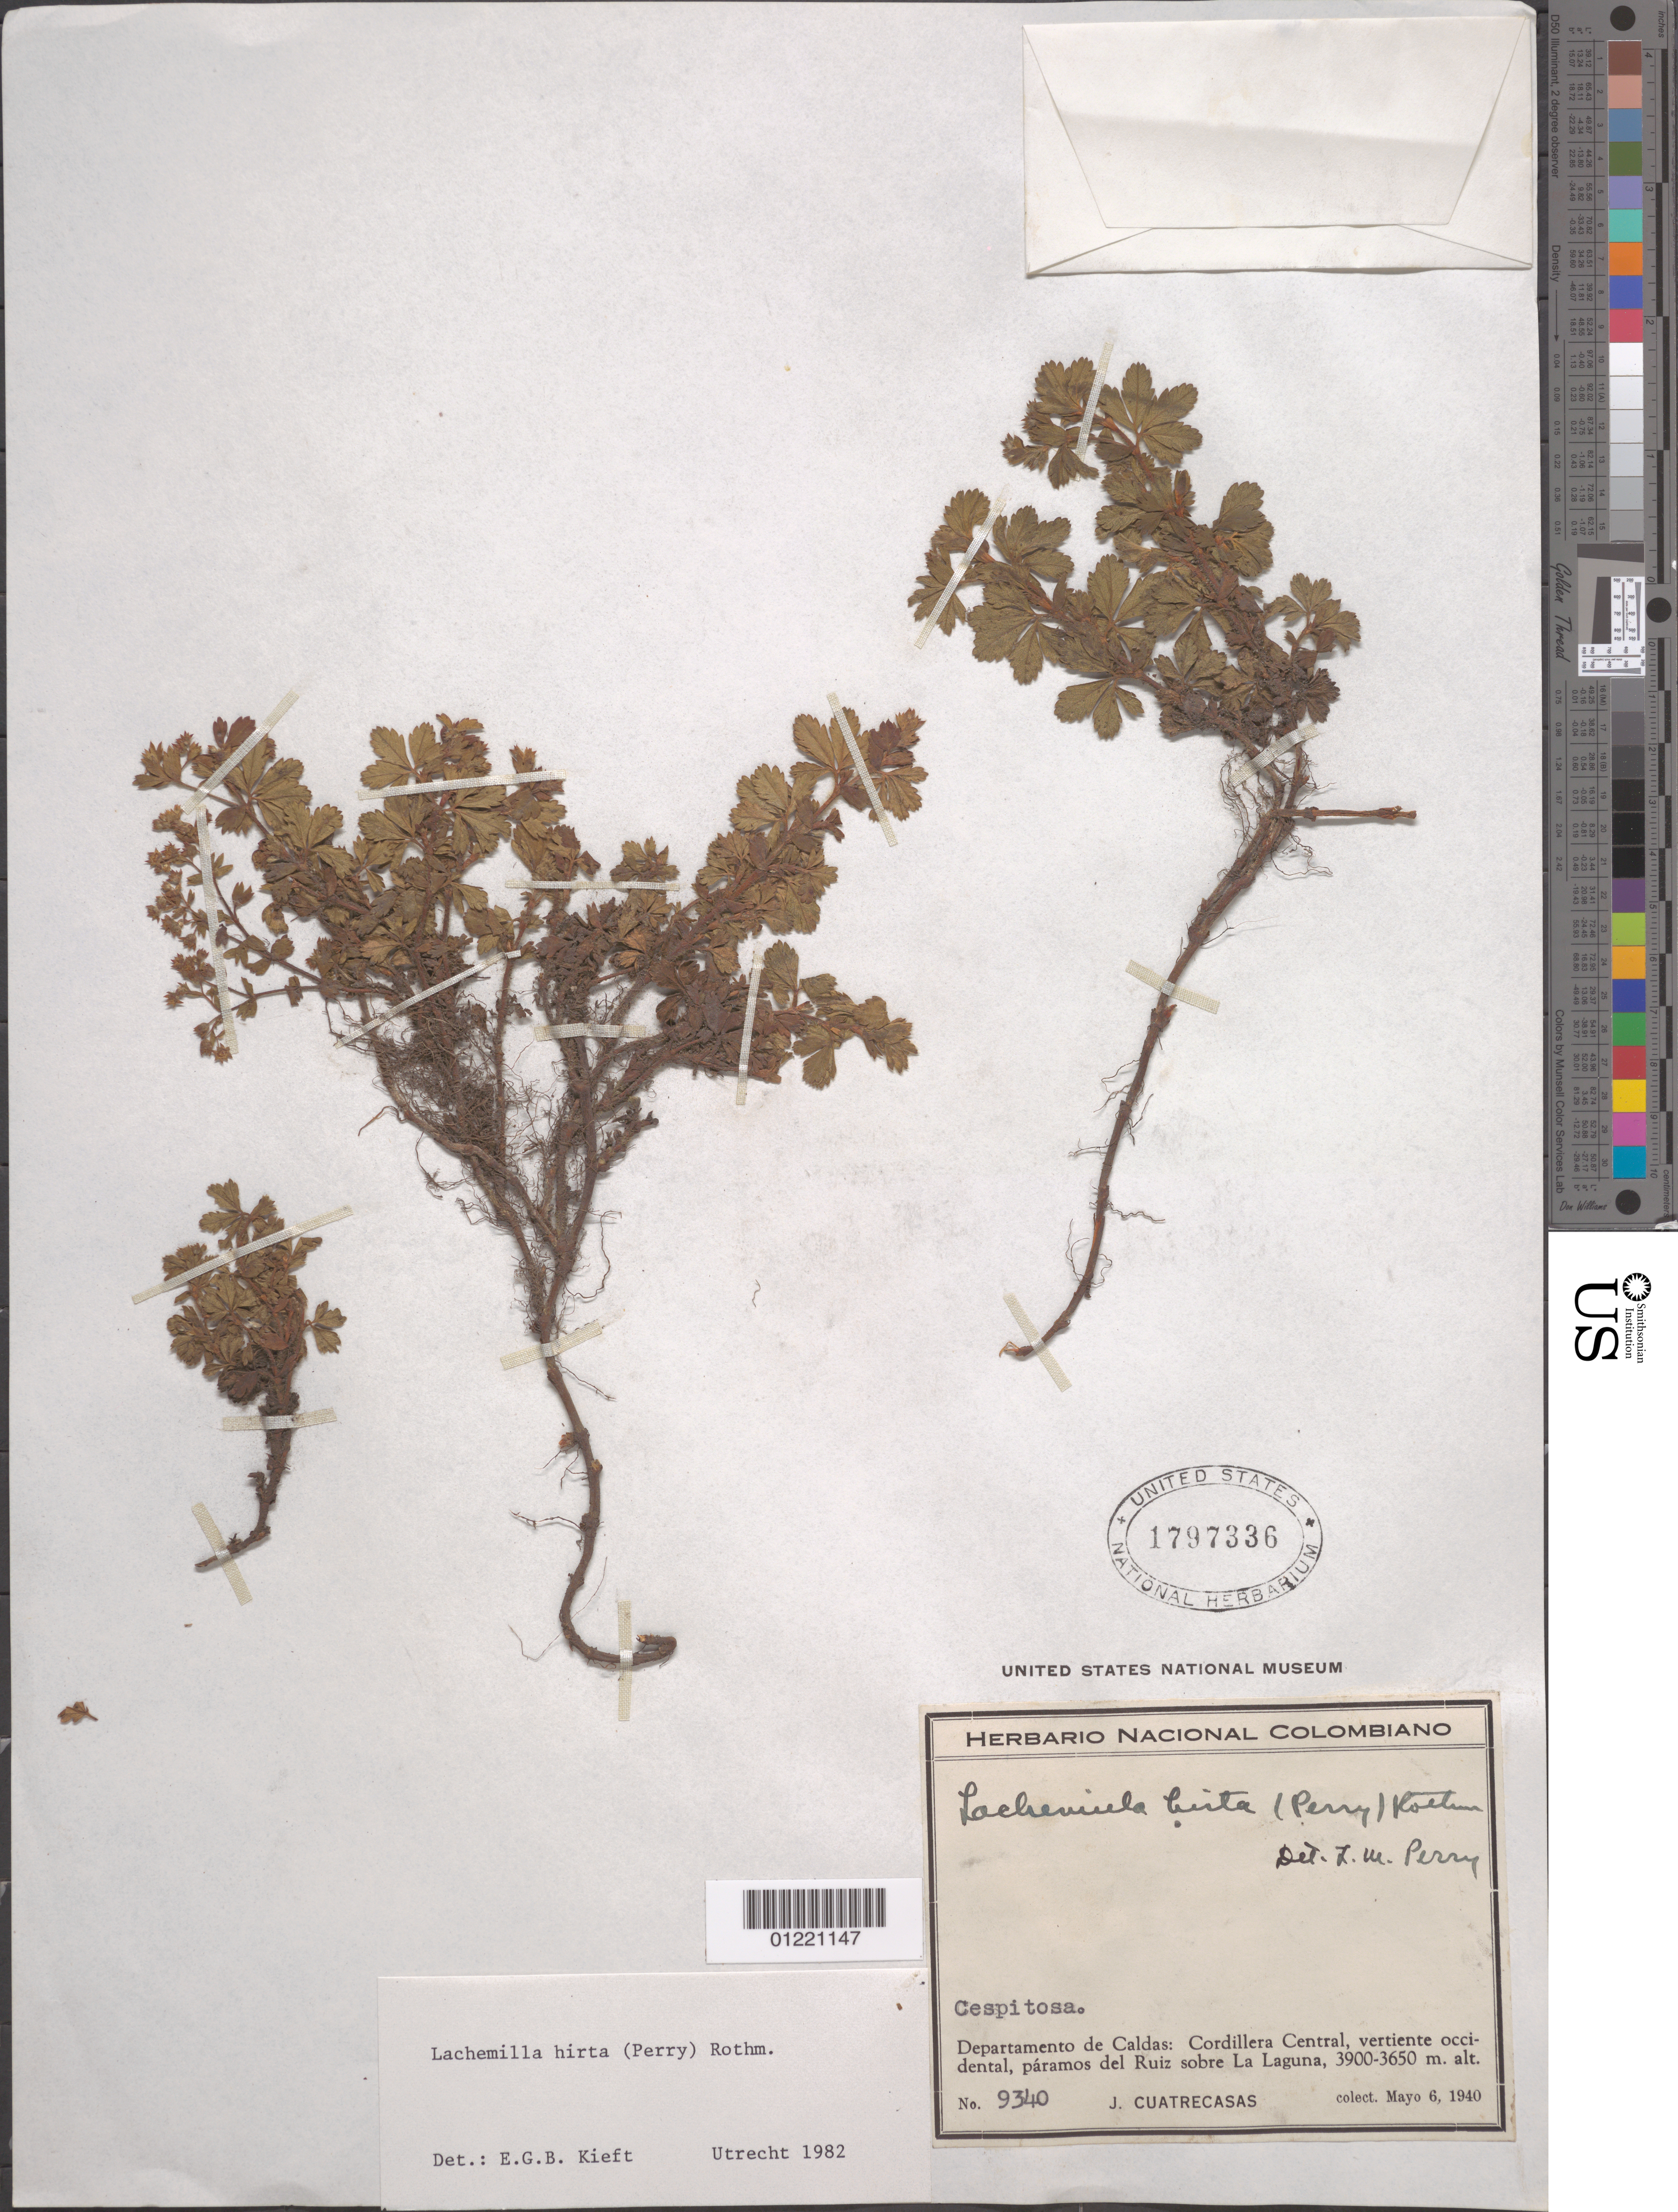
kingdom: Plantae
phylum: Tracheophyta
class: Magnoliopsida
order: Rosales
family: Rosaceae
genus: Lachemilla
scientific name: Lachemilla hirta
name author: (L.M. Perry) Rothm.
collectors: J. Cuatrecasas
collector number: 9340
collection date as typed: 6-May-40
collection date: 1940-05-06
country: Colombia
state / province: Caldas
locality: Cordillera Central, vertiente occidental, páramos del Ruiz sobre La Laguna.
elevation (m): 3650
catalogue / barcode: US 1797336